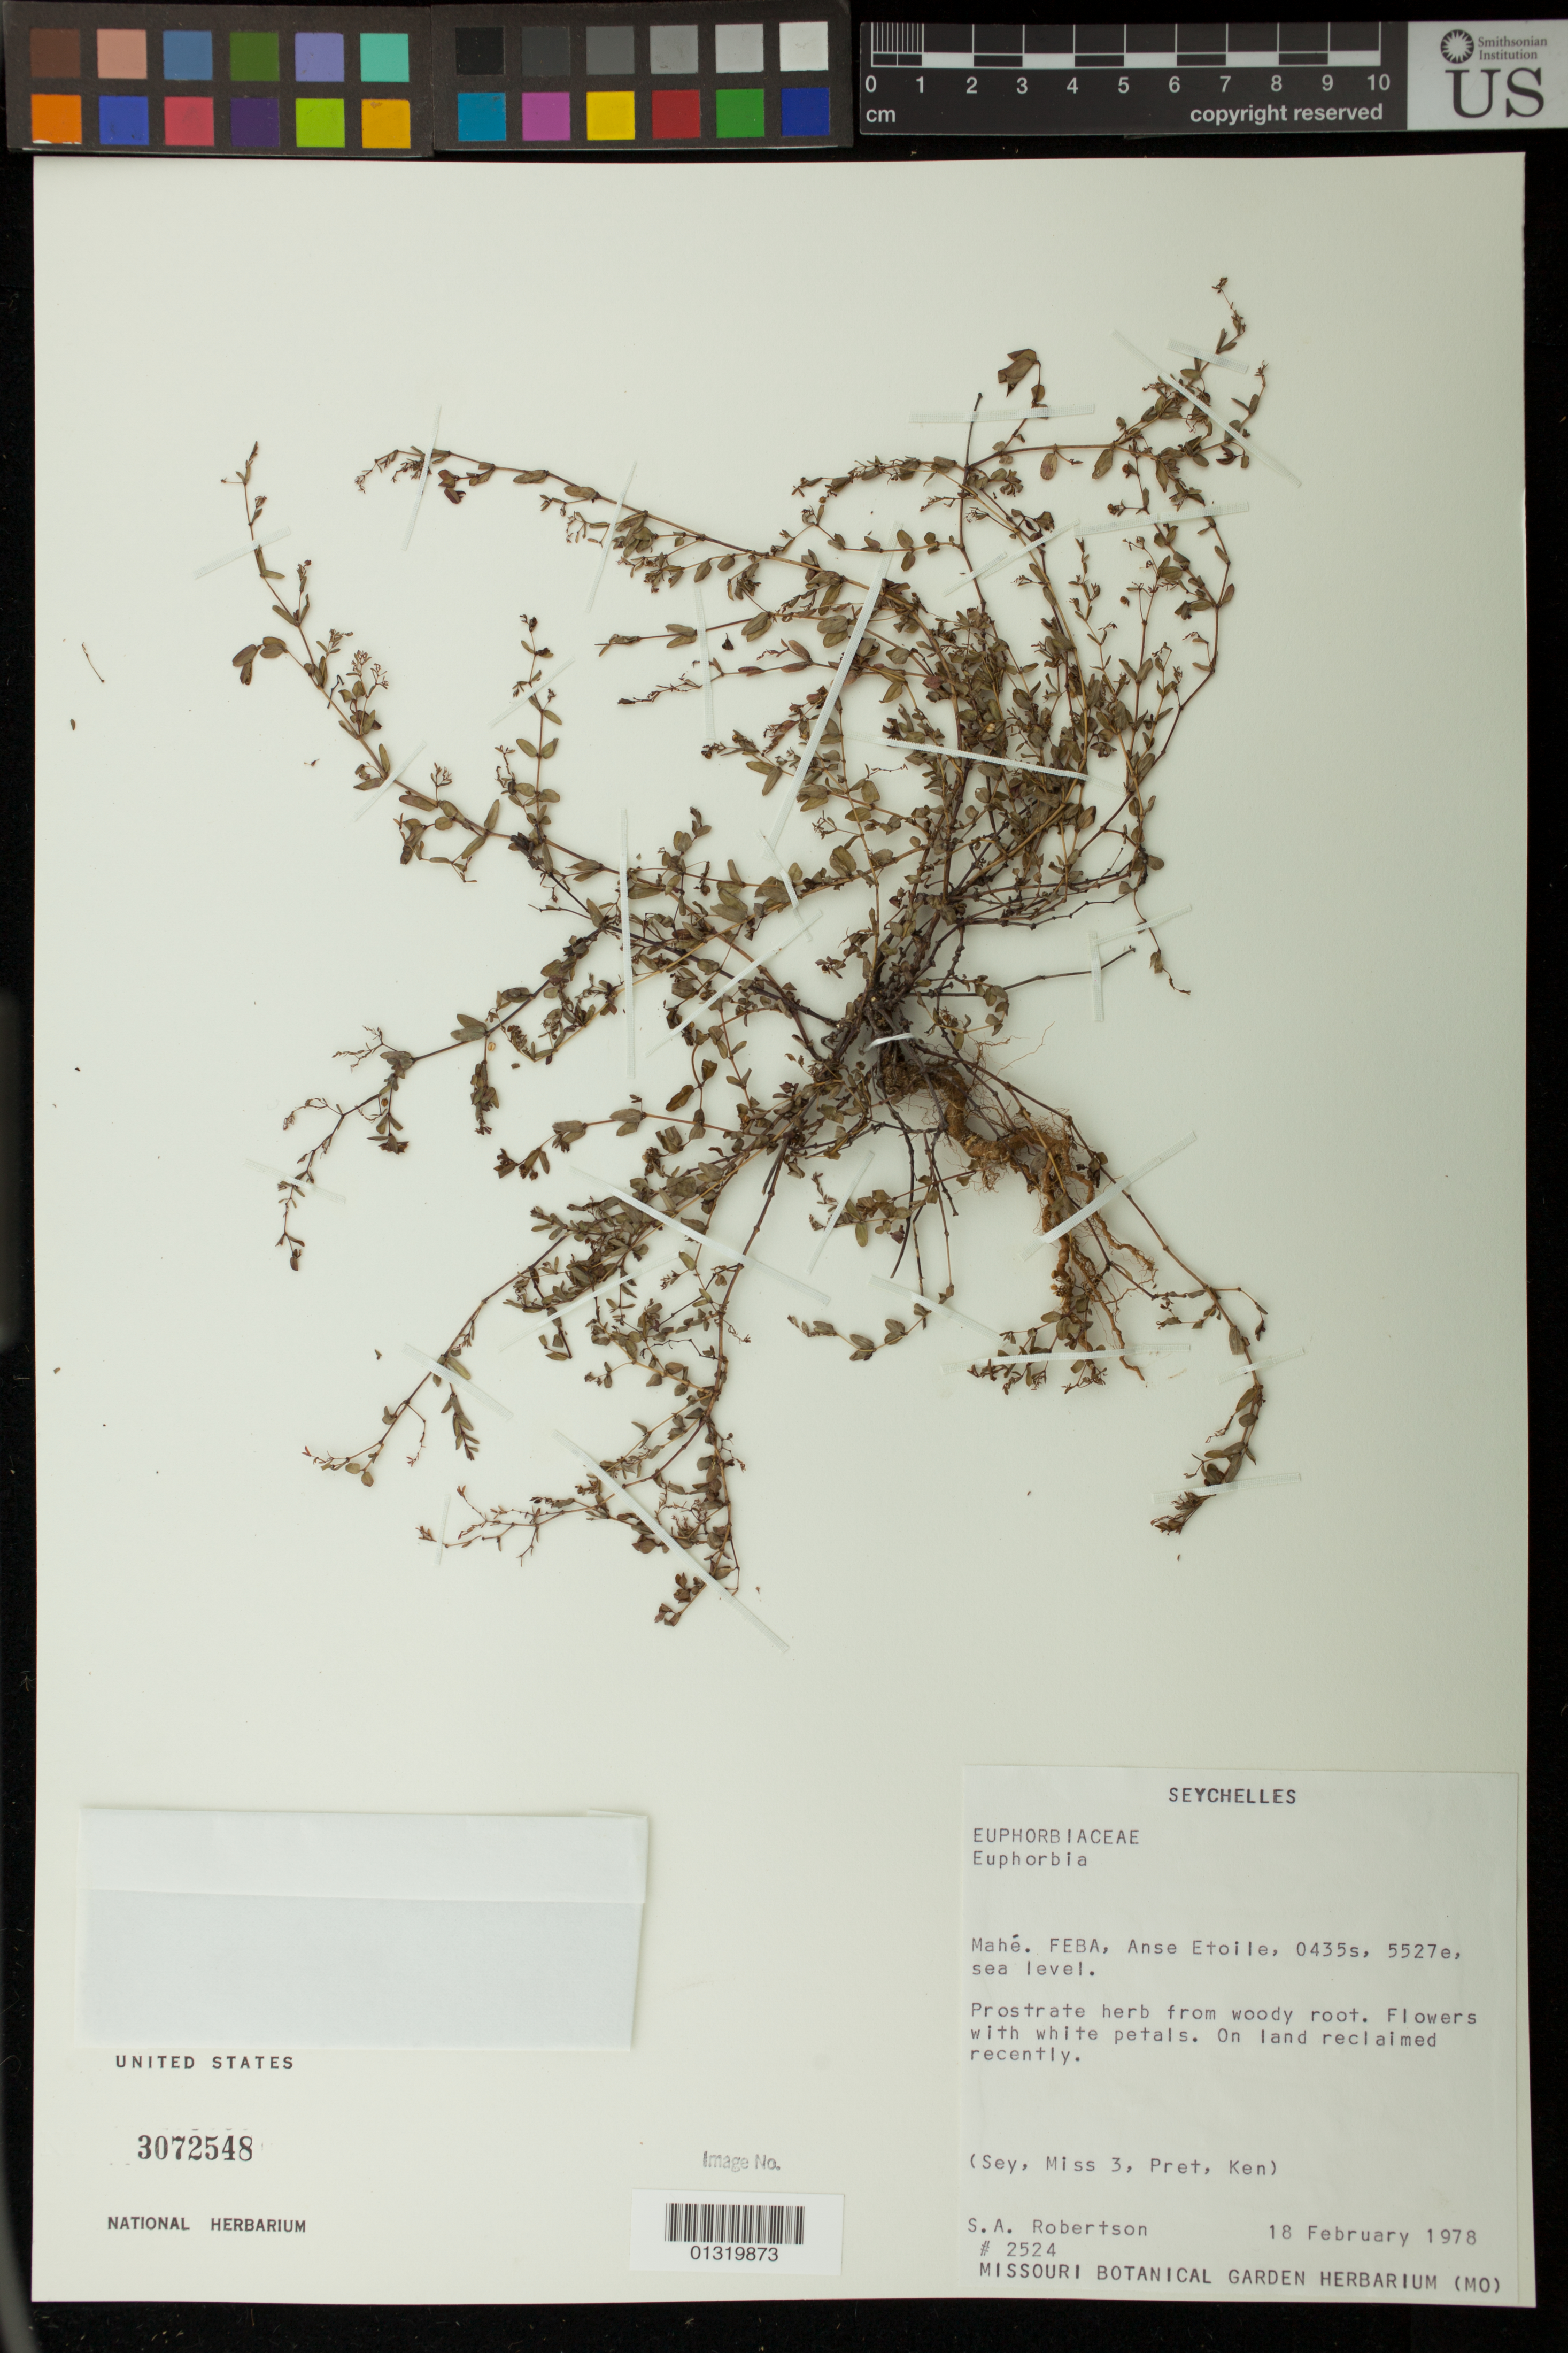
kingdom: Plantae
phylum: Tracheophyta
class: Magnoliopsida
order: Malpighiales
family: Euphorbiaceae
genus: Euphorbia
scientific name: Euphorbia sp.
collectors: S. A. Robertson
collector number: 2524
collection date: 1978-01-18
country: Seychelles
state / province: Grand Anse Mahe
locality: Mahe. FEBA, Anse Etoile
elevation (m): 0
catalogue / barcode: US 3072548